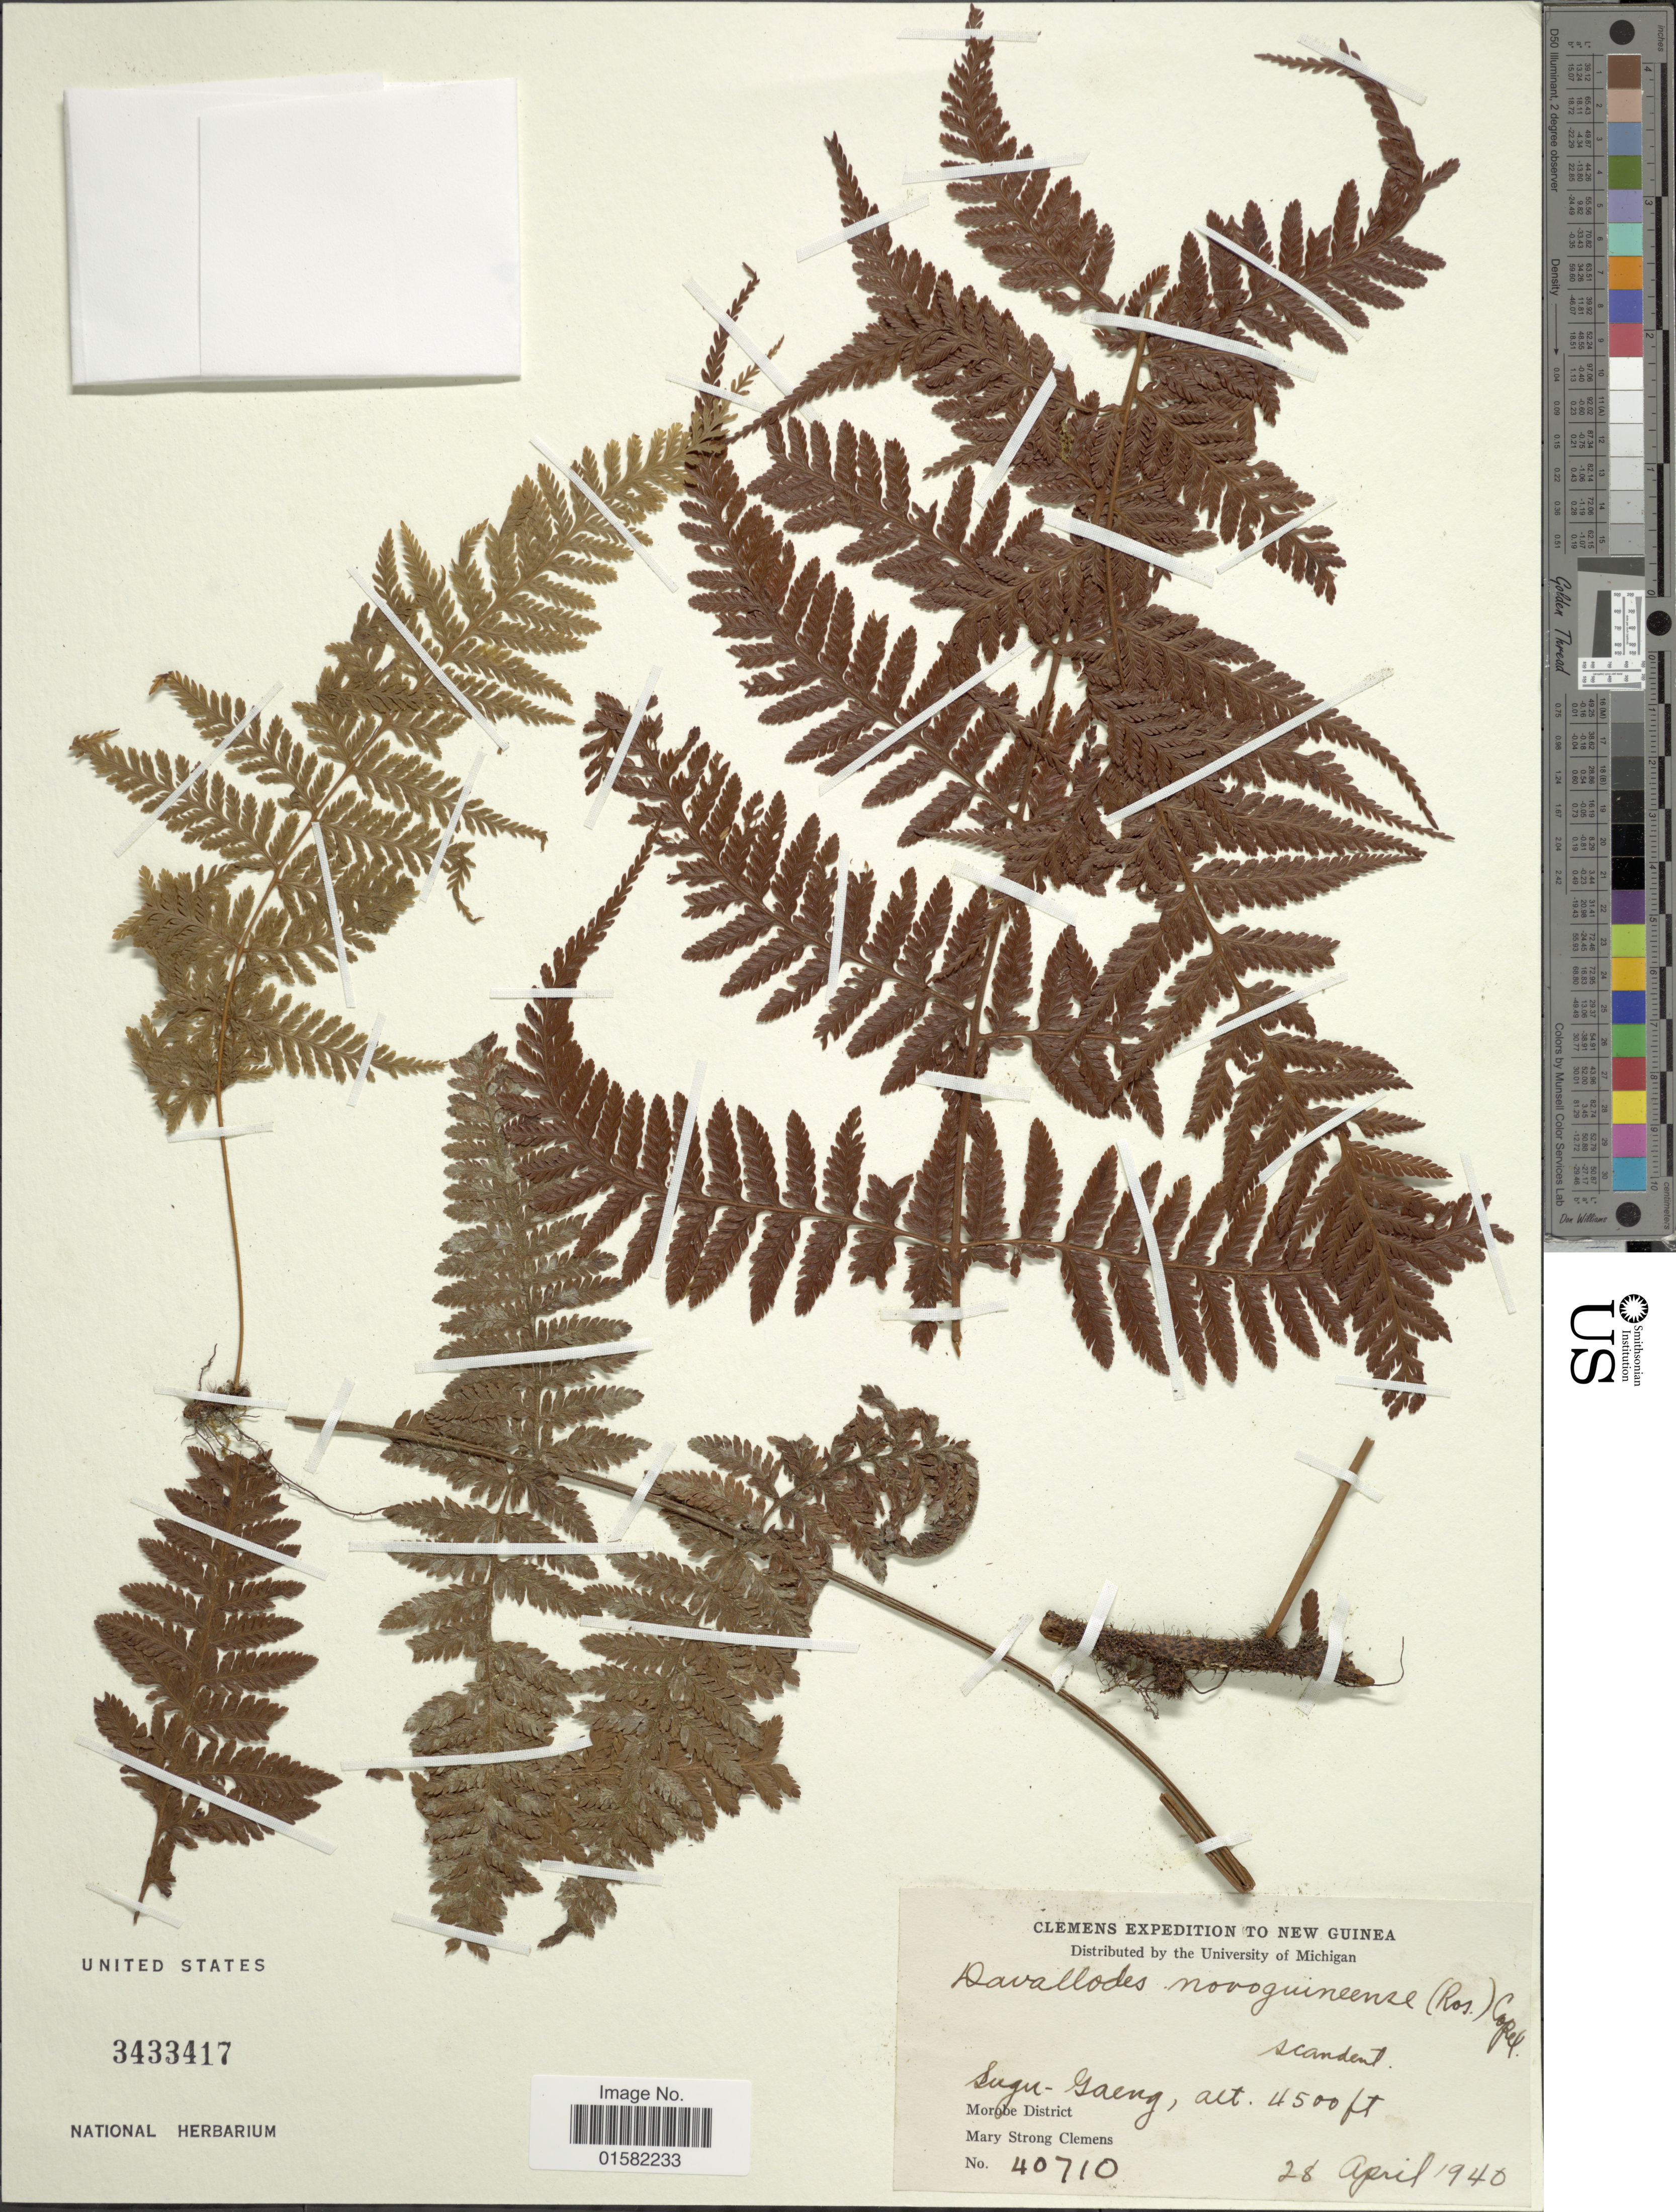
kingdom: Plantae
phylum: Tracheophyta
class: Polypodiopsida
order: Polypodiales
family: Davalliaceae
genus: Davallodes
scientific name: Davallodes novoguineense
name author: (Rosenst.) Copel.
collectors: M. S. Clemens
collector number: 40710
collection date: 1940-04-28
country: Papua New Guinea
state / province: Morobe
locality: Sugu-gaeng, Morobe District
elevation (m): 1372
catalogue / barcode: US 3433417